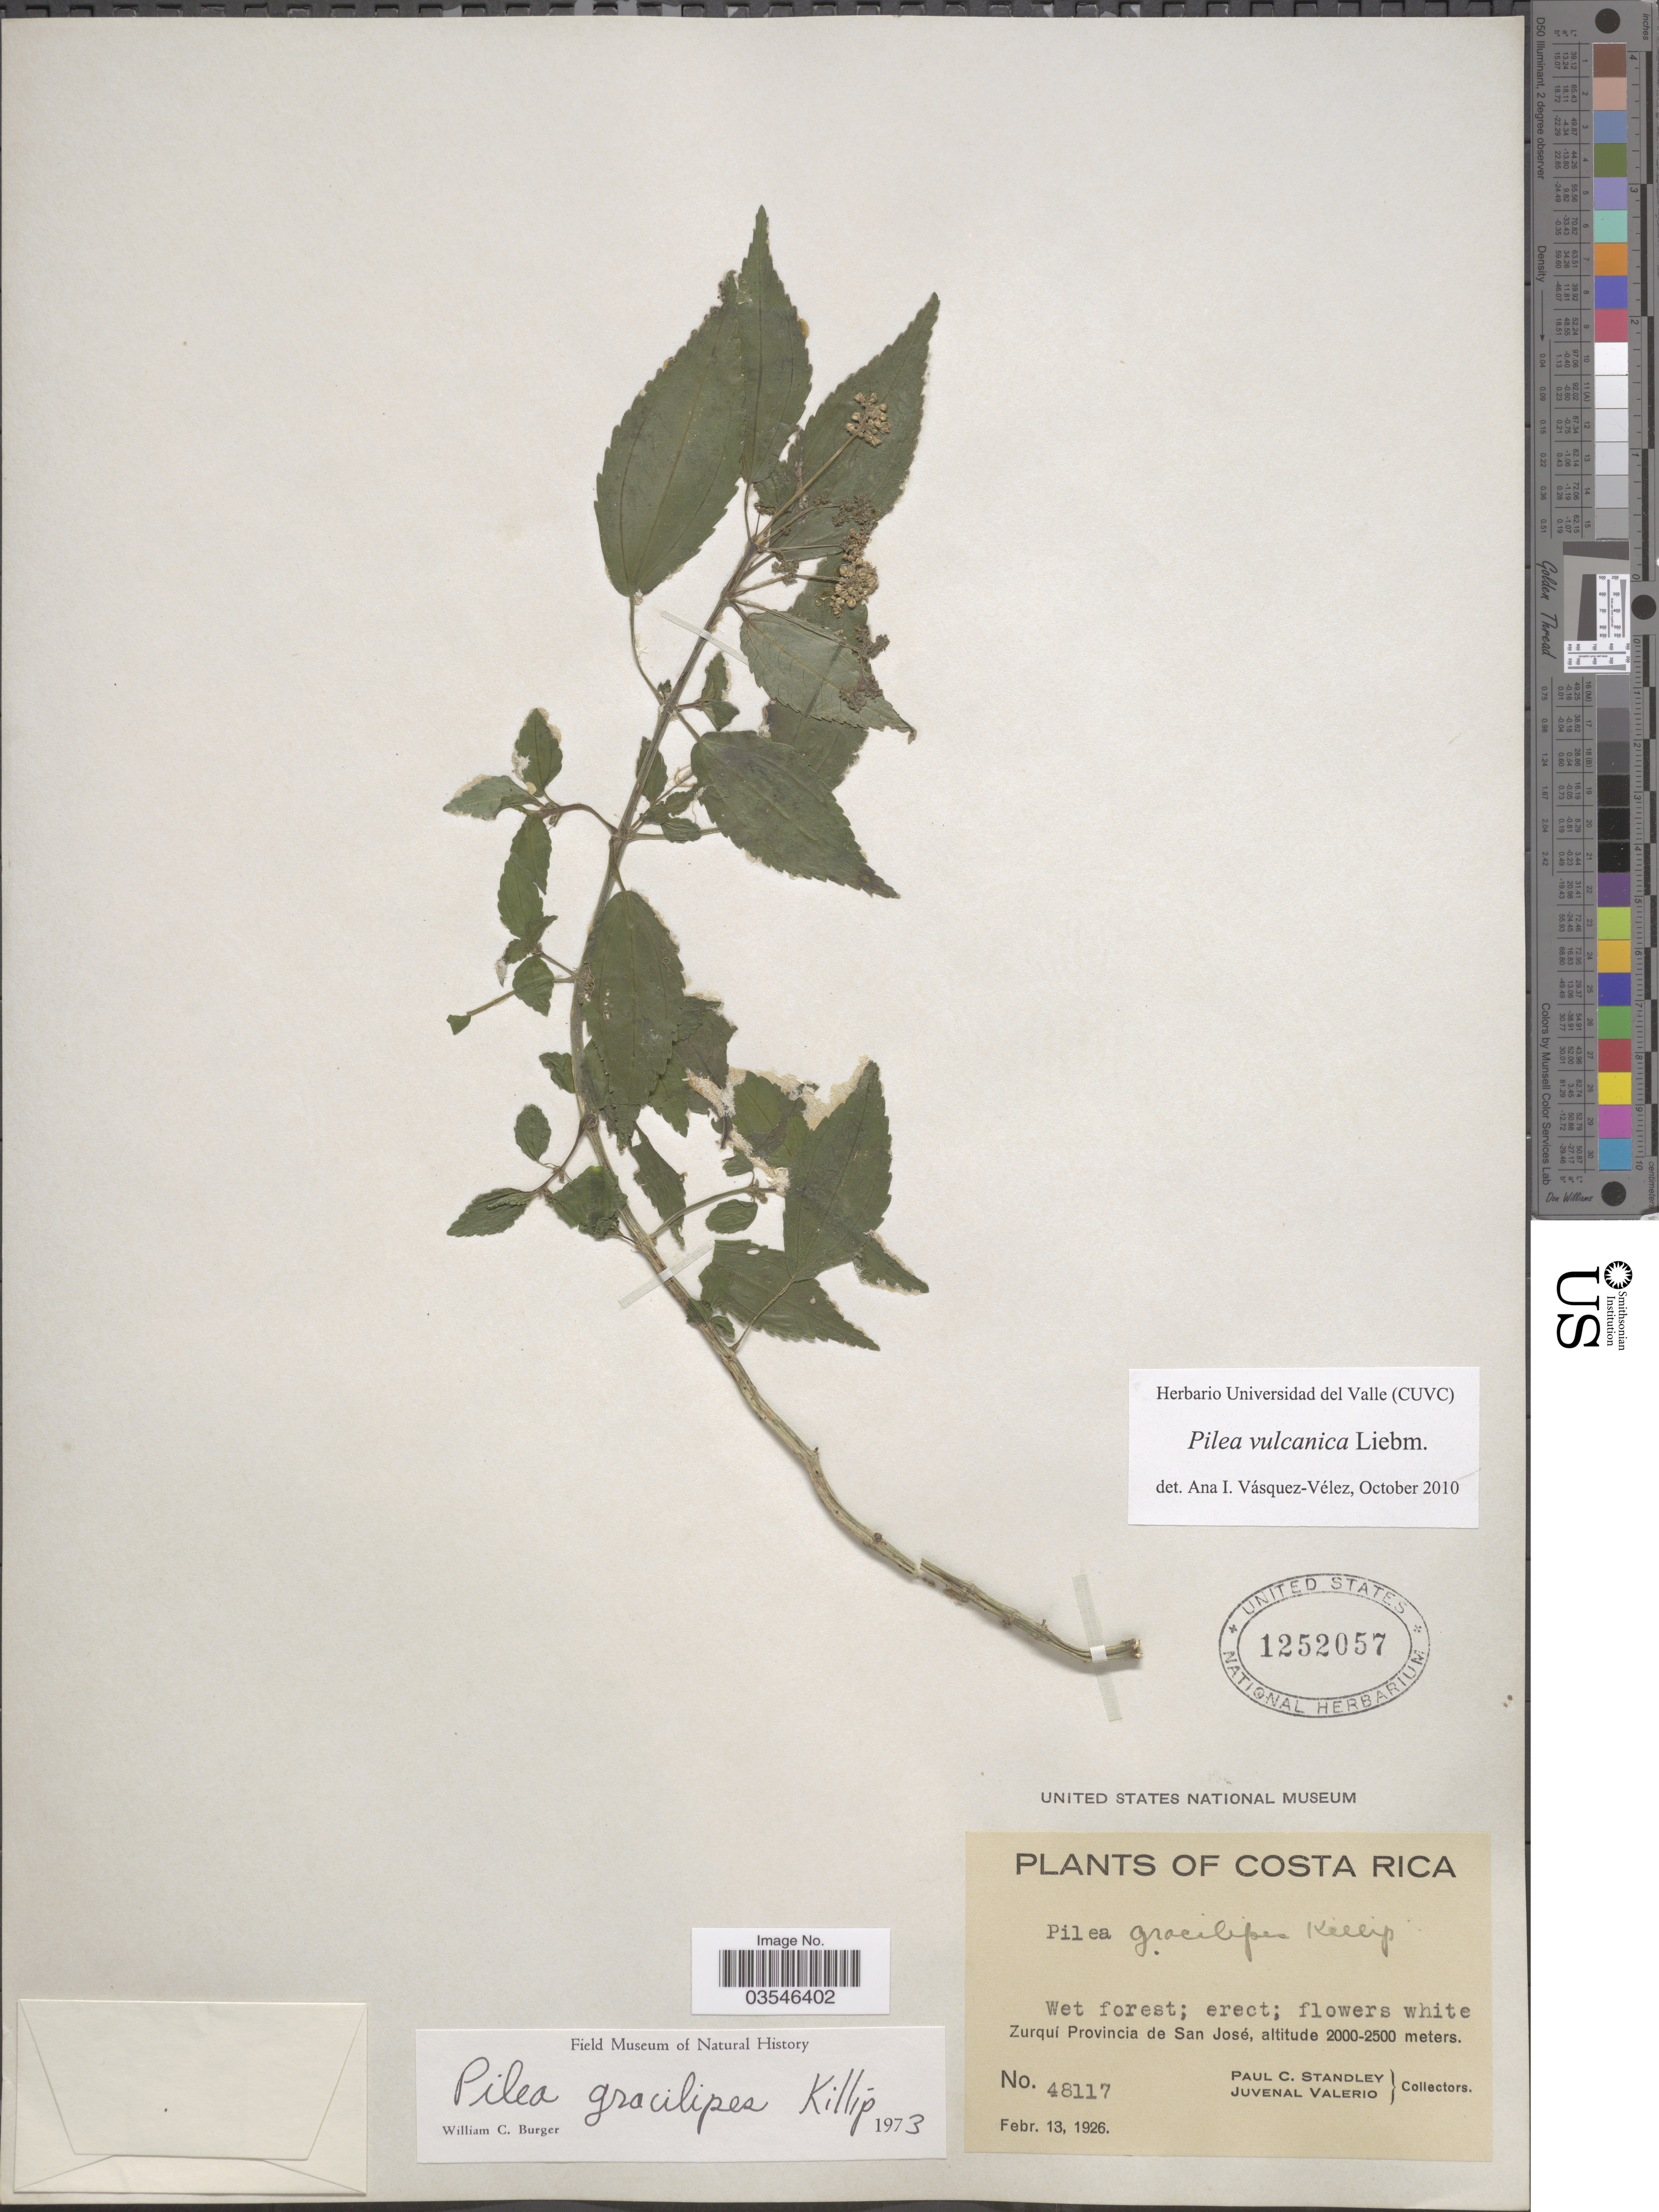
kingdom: Plantae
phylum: Tracheophyta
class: Magnoliopsida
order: Rosales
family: Urticaceae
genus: Pilea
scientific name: Pilea vulcanica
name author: Liebm.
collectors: P. C. Standley & J. Valerio R.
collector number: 48117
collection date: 1926-02-13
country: Costa Rica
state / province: San José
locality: Zurquí.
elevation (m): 2000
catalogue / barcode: US 1252057